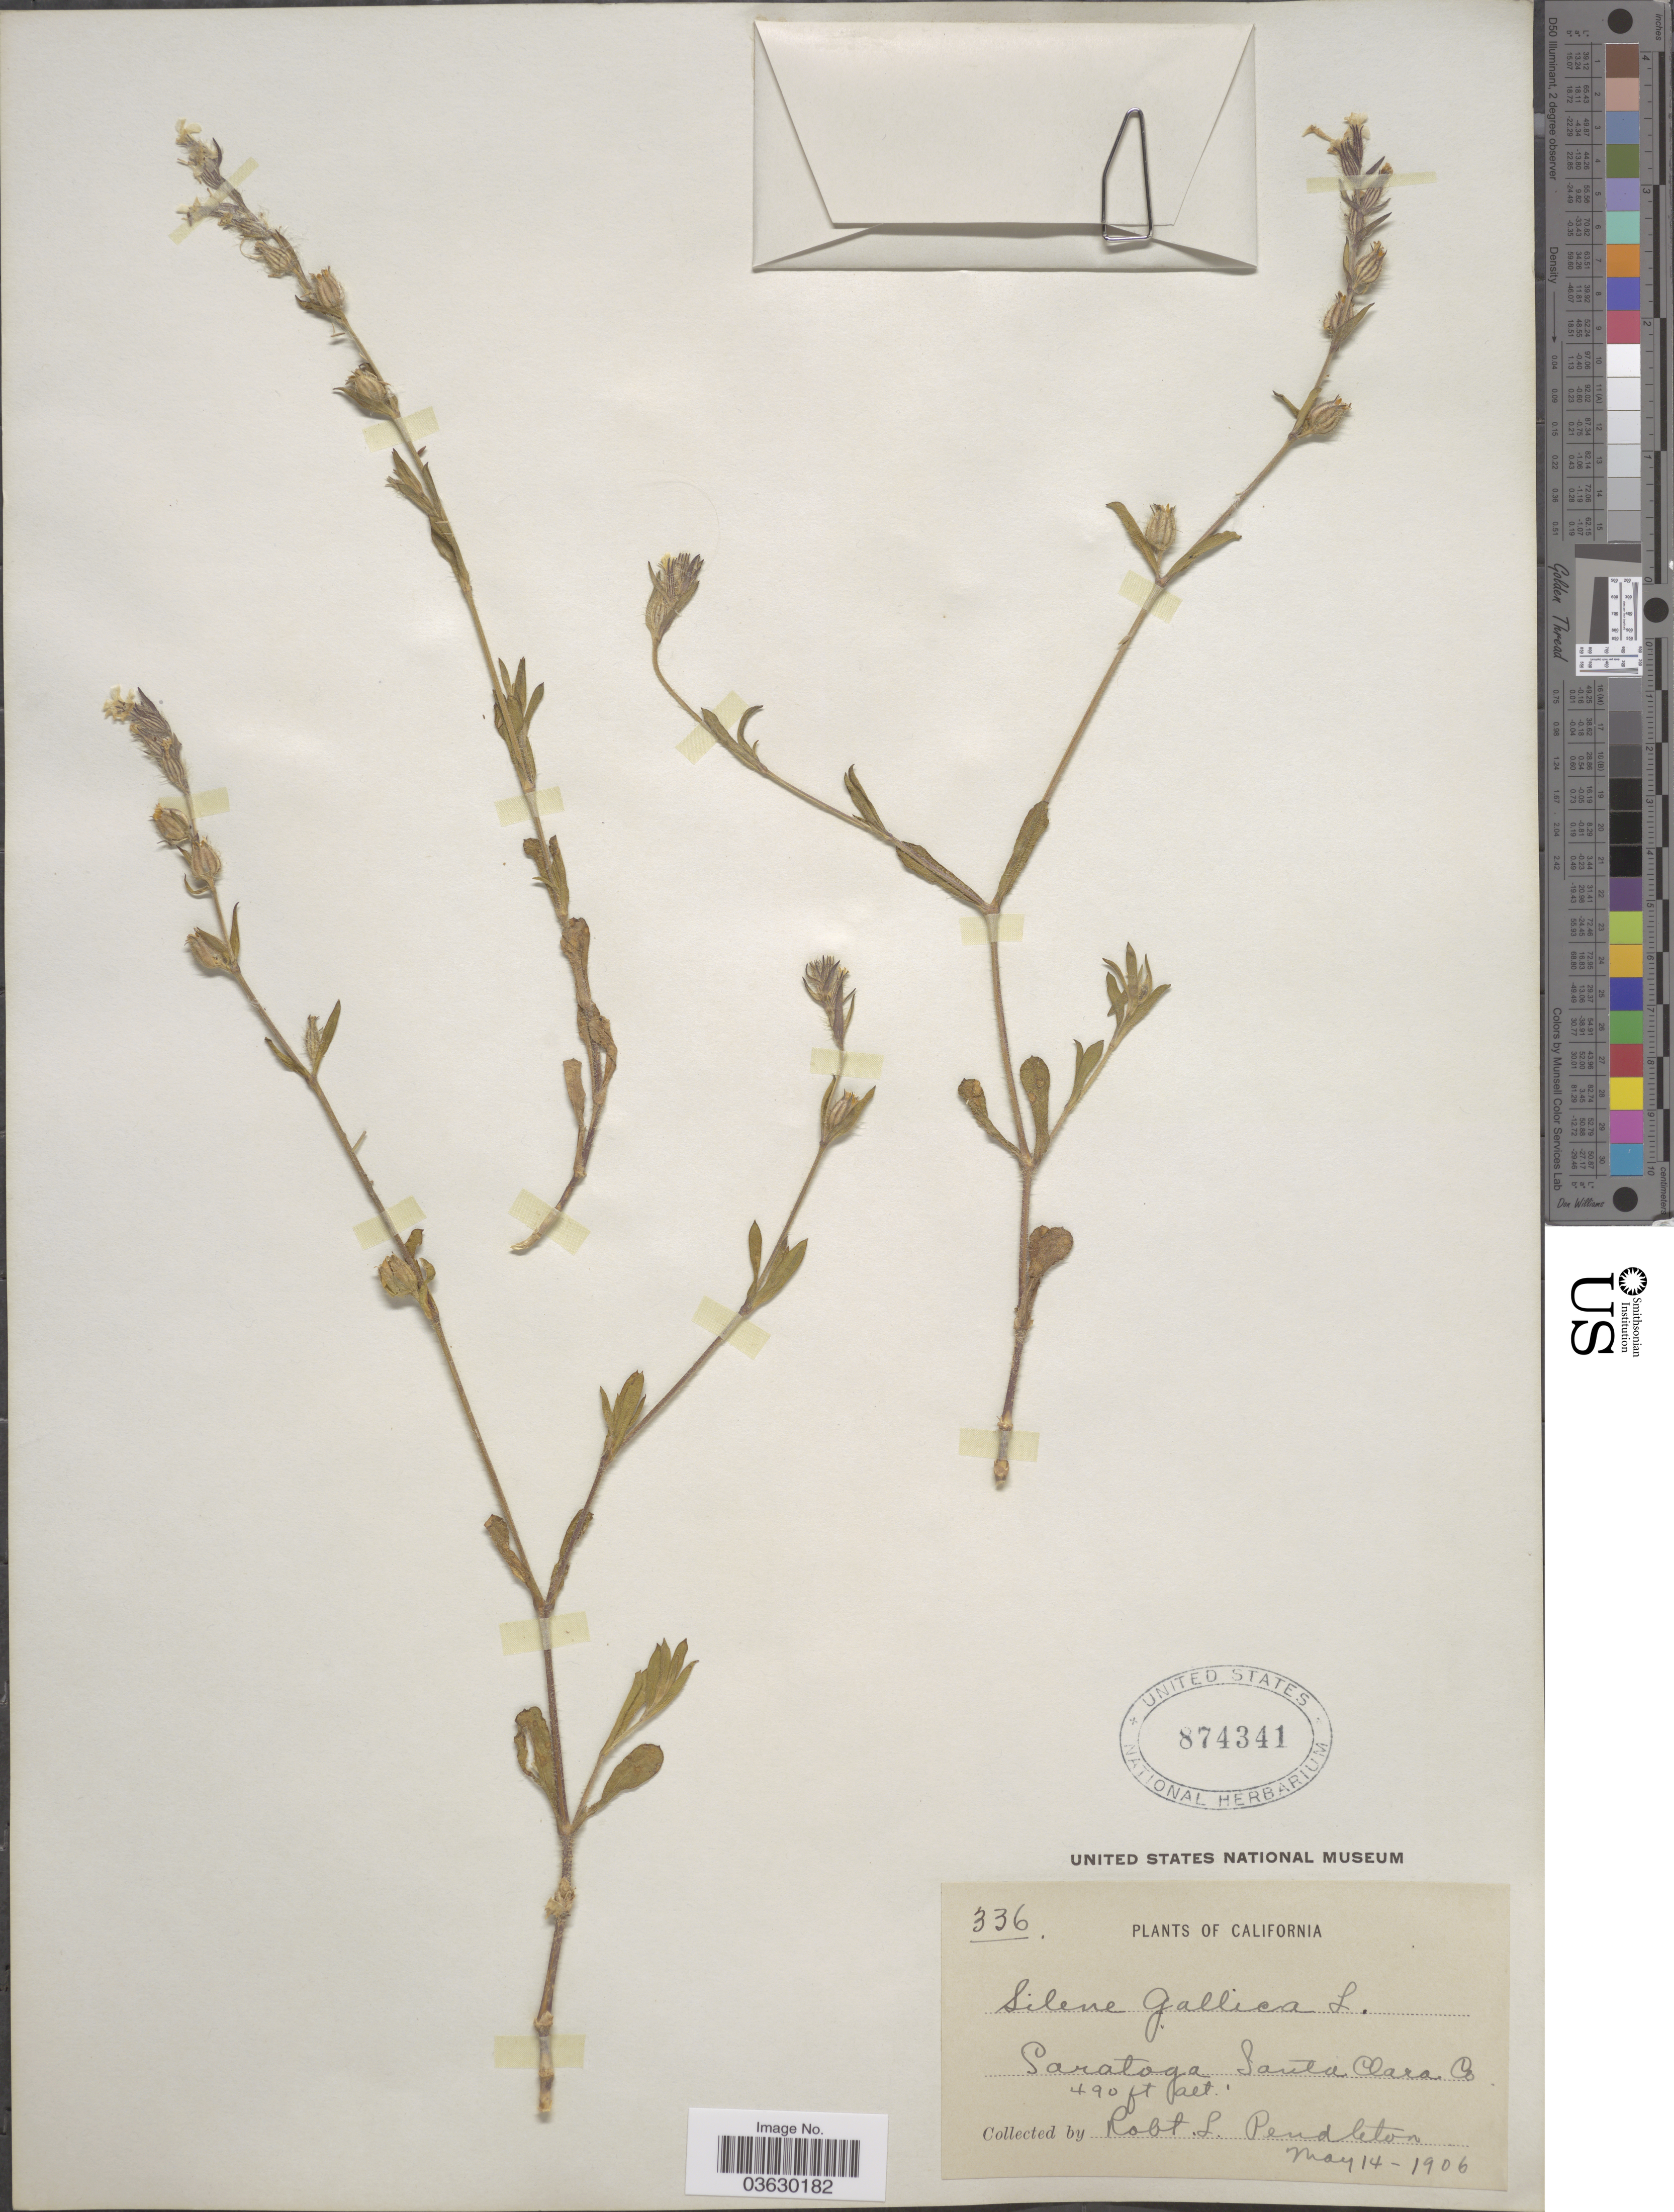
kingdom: Plantae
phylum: Tracheophyta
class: Magnoliopsida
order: Caryophyllales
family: Caryophyllaceae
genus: Silene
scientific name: Silene gallica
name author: L.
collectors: R. Pendleton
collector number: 336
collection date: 1906-05-14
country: United States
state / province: California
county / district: Santa Clara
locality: Saratoga. Santa Clara Co.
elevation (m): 149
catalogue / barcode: US 874341